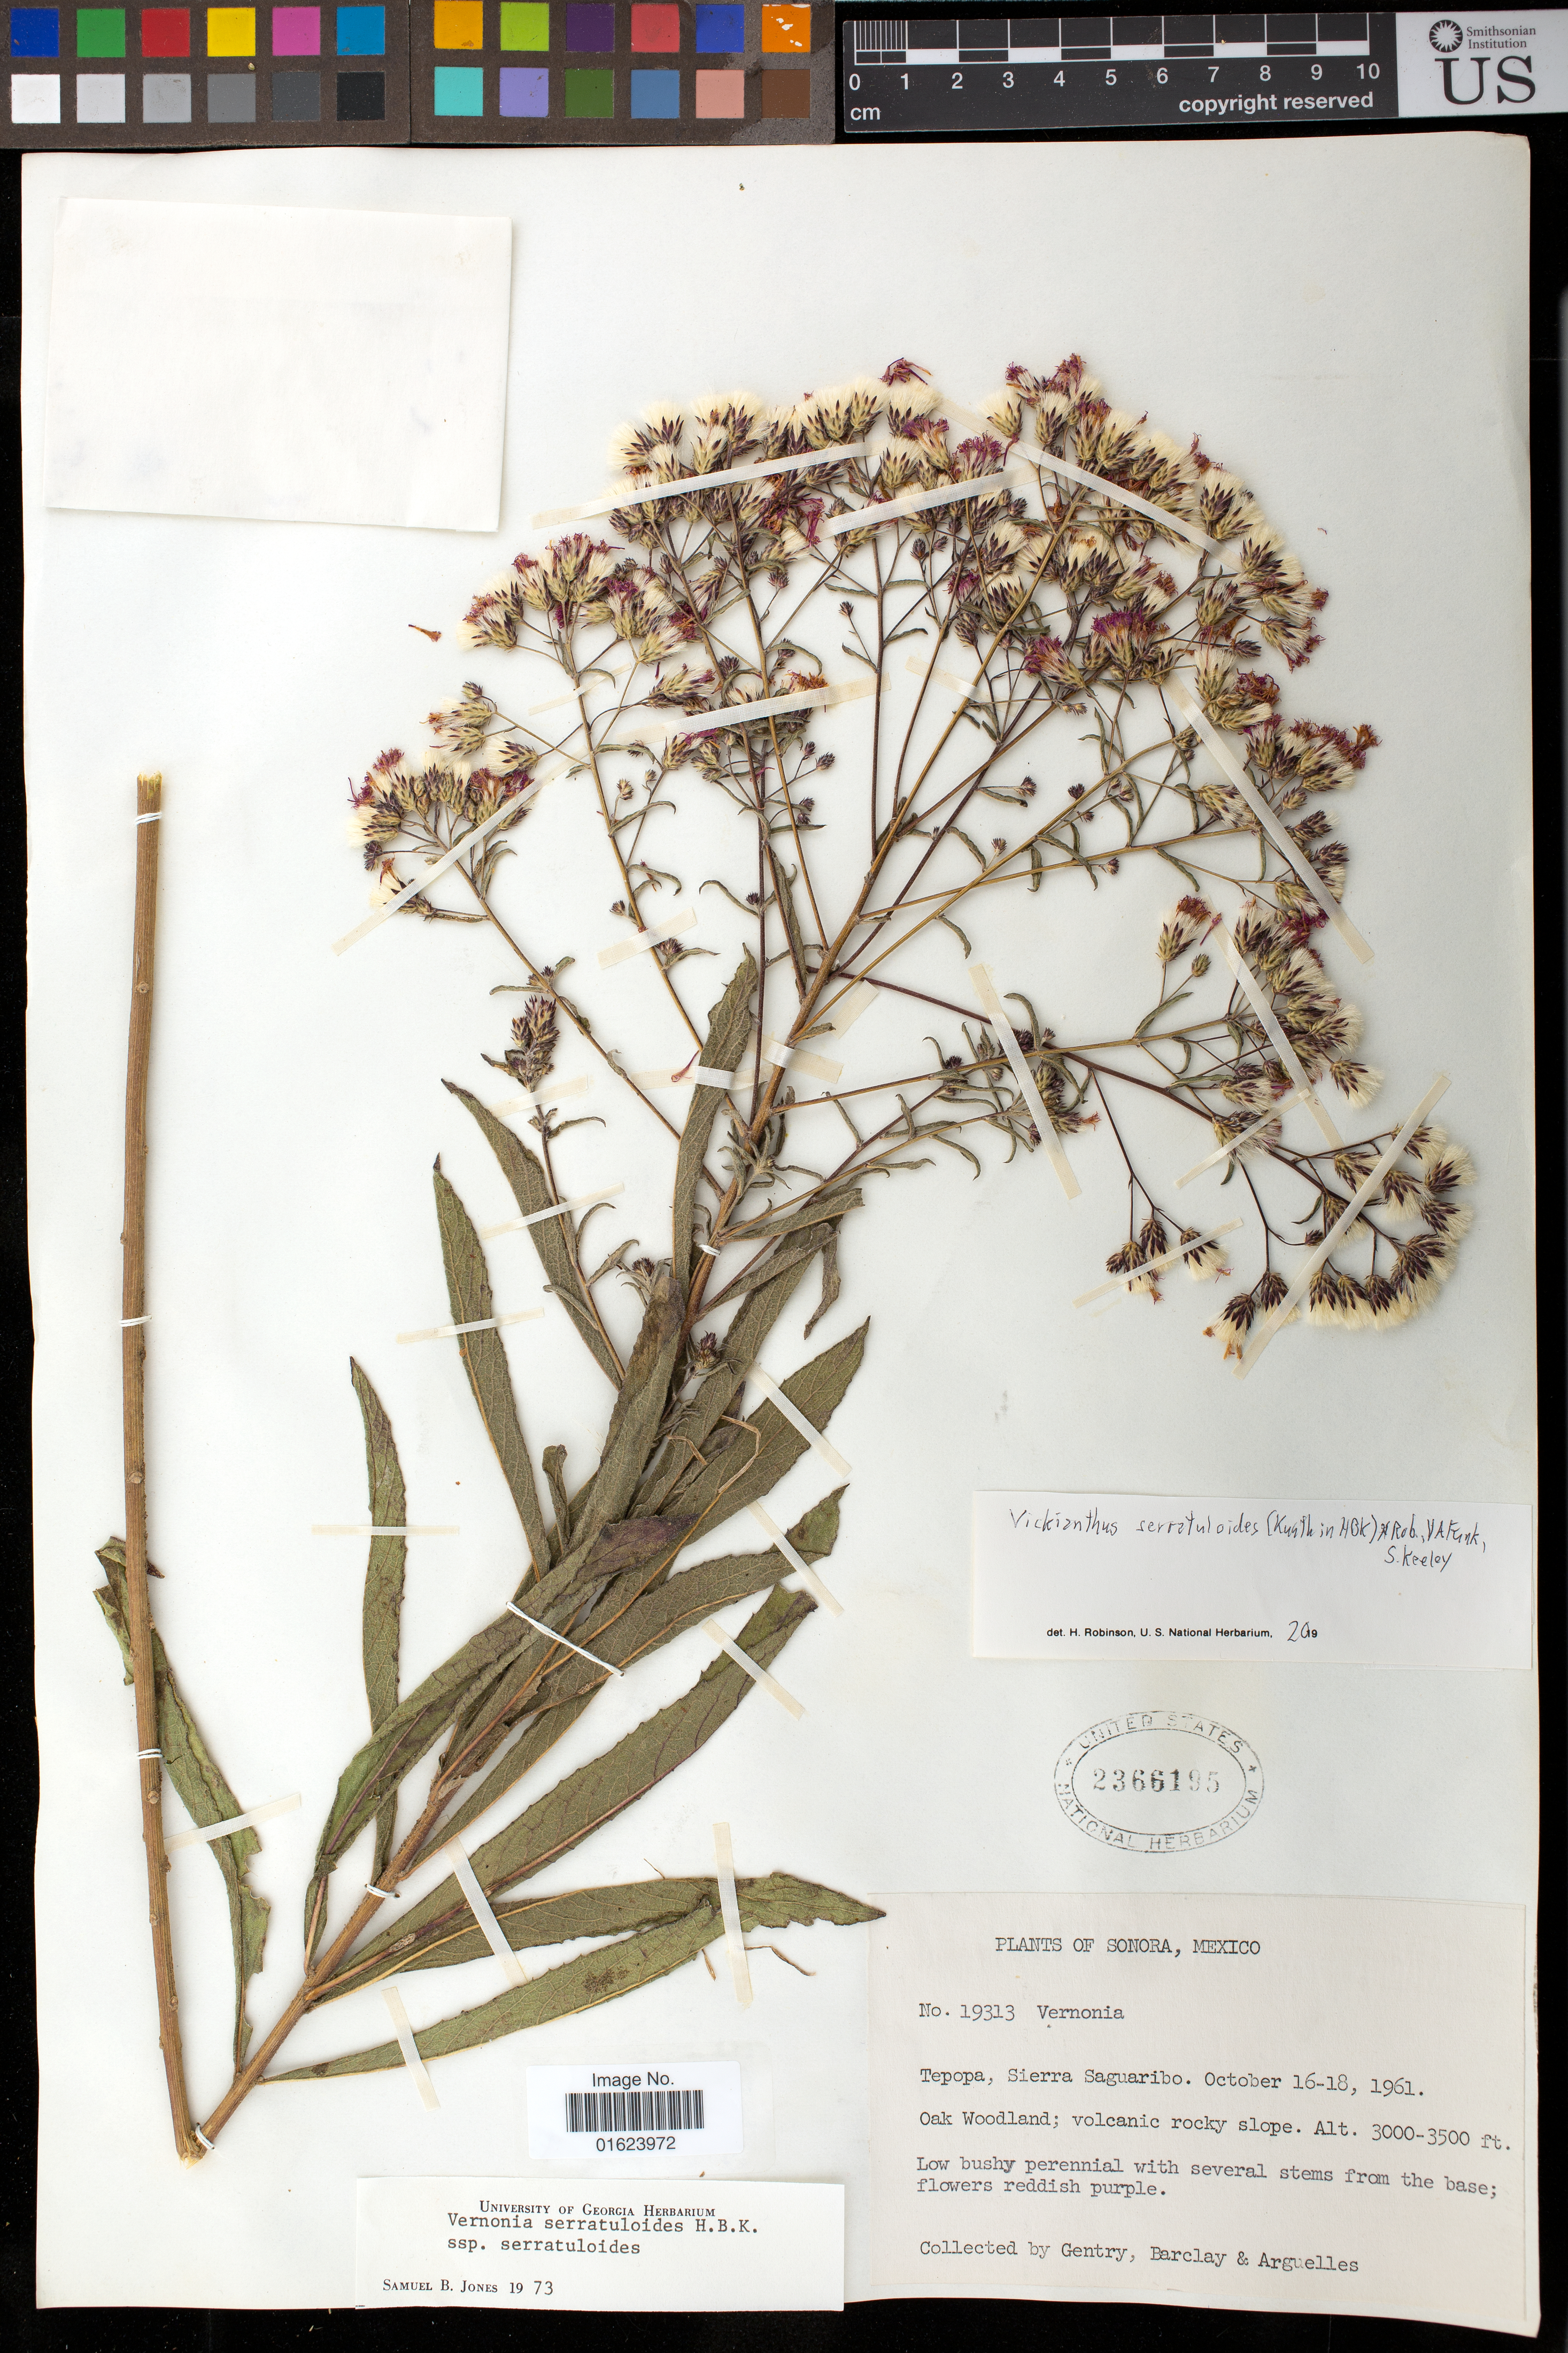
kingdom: Plantae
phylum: Tracheophyta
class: Magnoliopsida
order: Asterales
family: Asteraceae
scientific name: Vickianthus serratuloides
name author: (Kunth) H. Rob.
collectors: Gentry, --, -- Barclay & Arguelles, --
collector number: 19313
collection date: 1961-10-16/1961-10-18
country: Mexico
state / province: Sonora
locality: Sonora, Mexico. Tepopa, Sierra Saguaribo.Oakland.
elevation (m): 914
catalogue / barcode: US 2366195